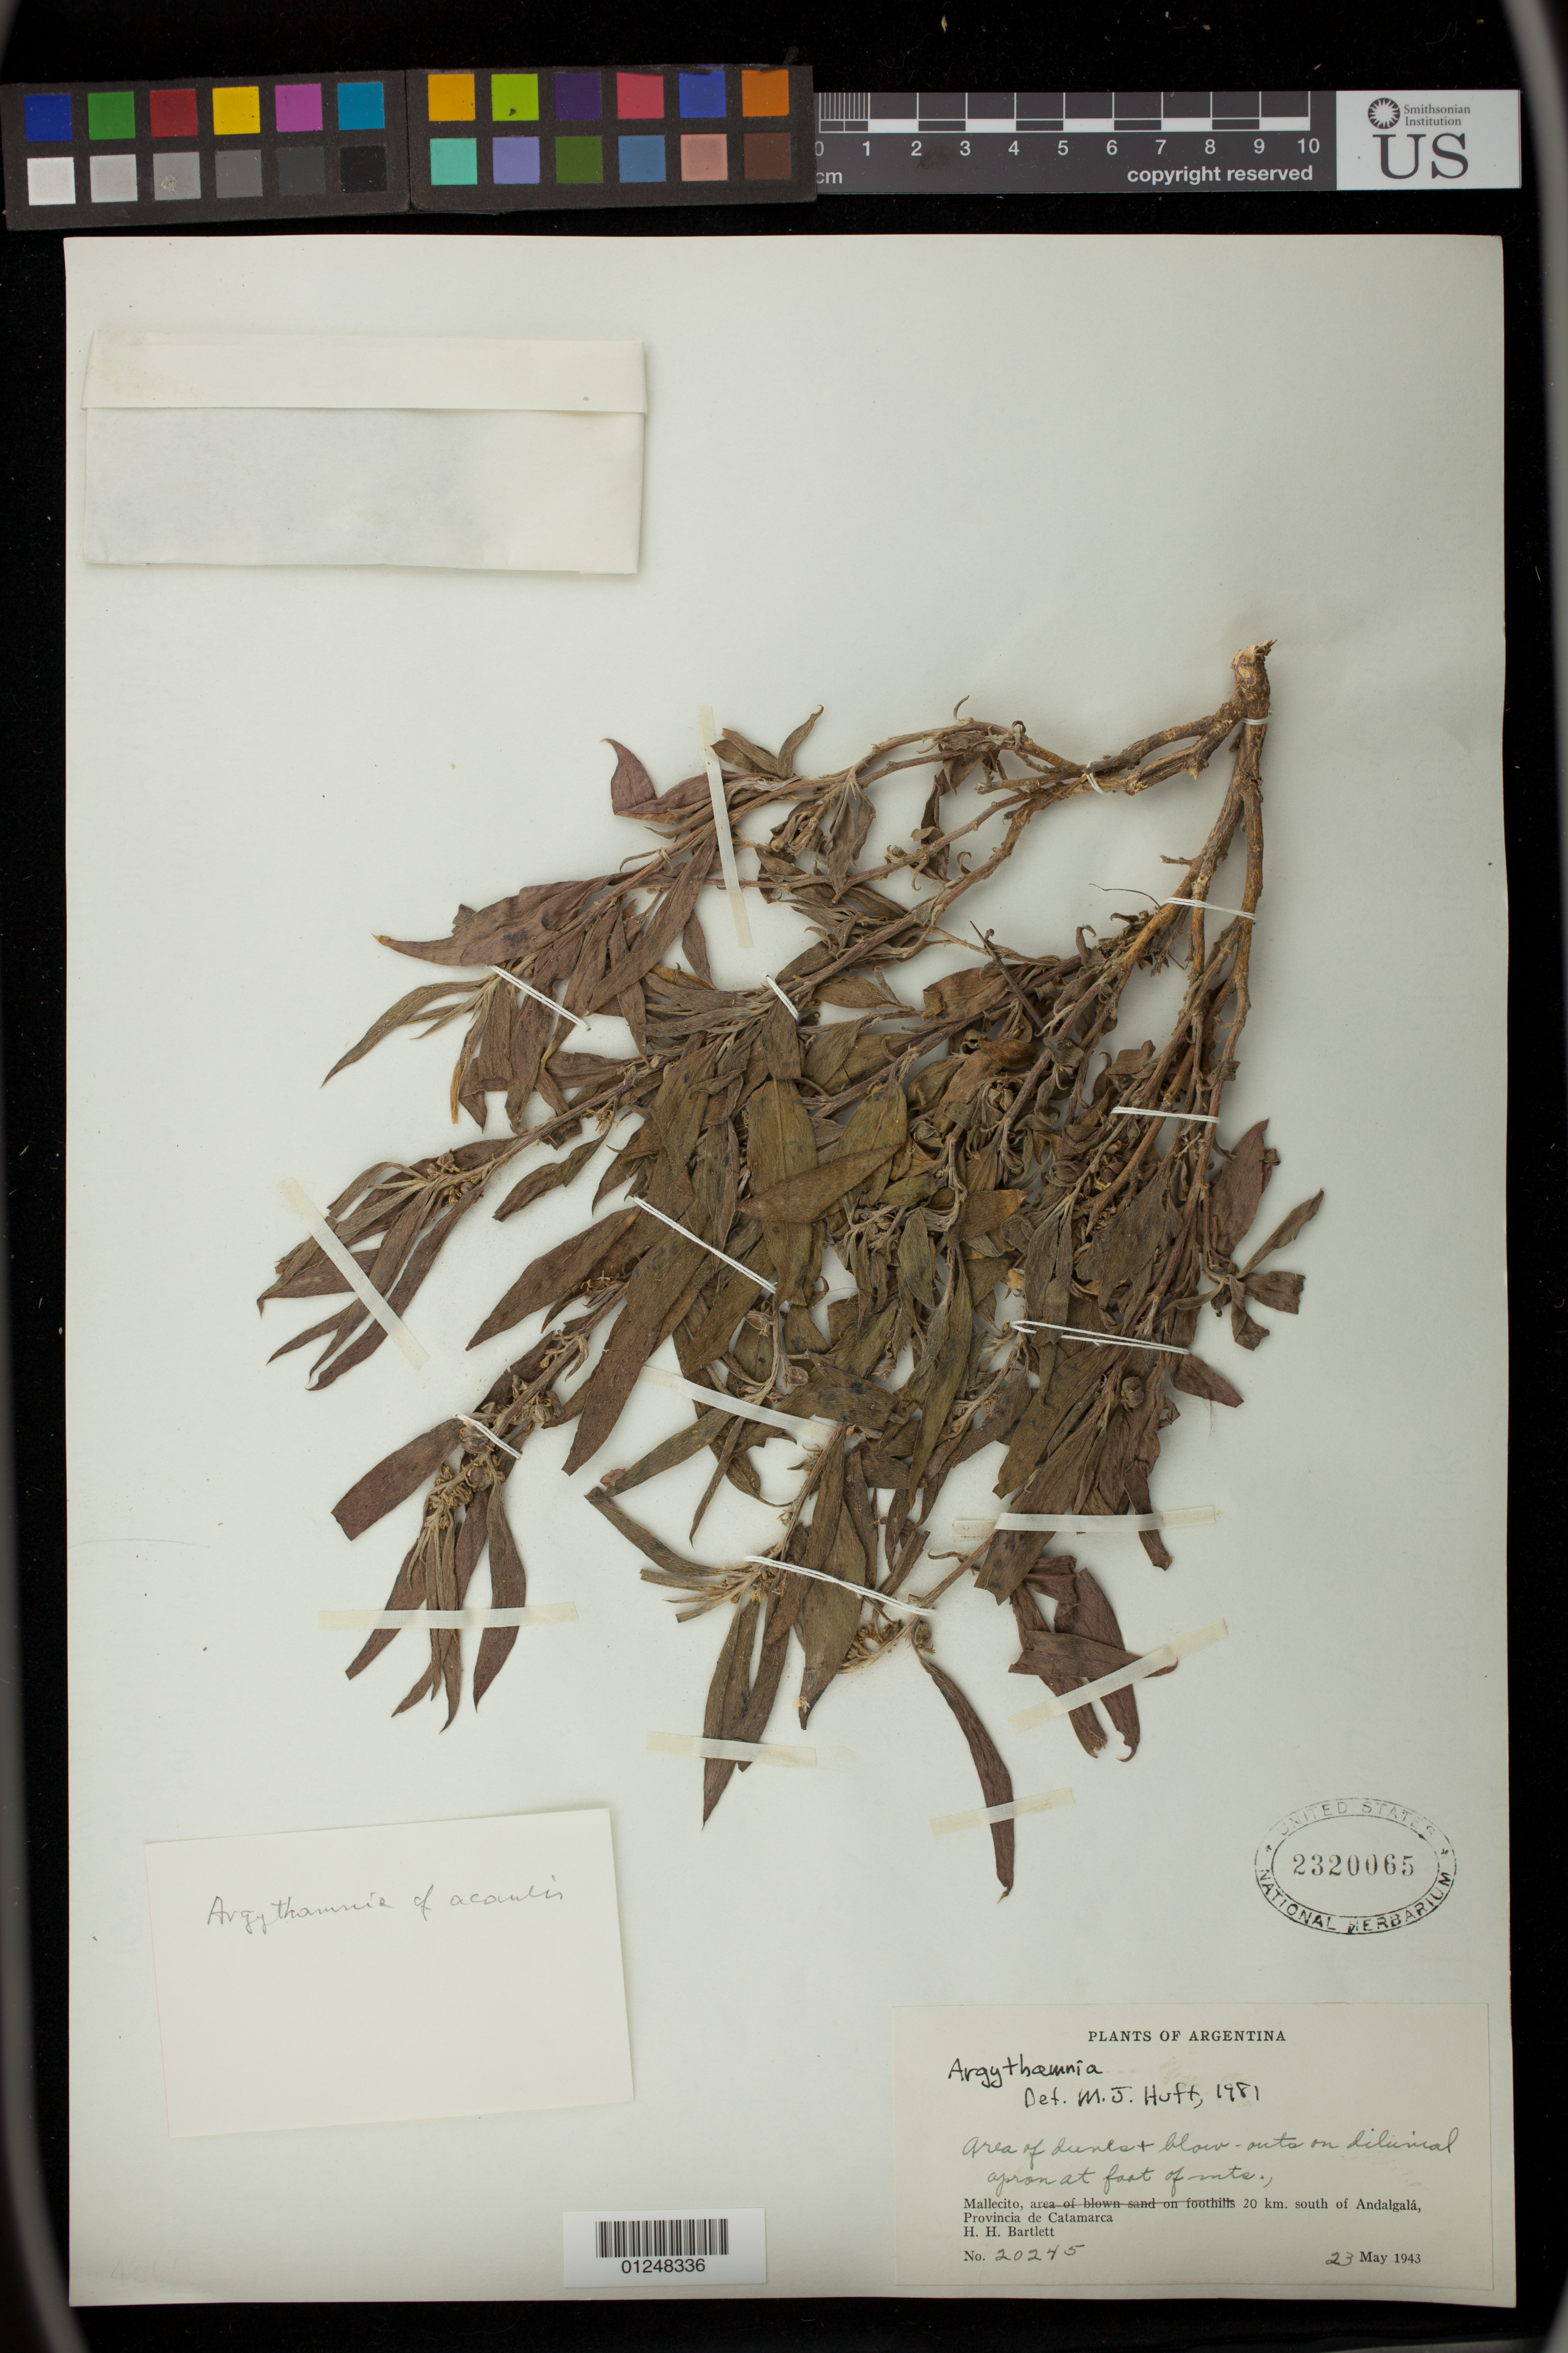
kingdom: Plantae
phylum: Tracheophyta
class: Magnoliopsida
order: Malpighiales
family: Euphorbiaceae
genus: Argythamnia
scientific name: Argythamnia jablonszkyana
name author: (Pax & K. Hoffm.) J.W. Ingram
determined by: Külkamp, Josimar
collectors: H. H. Bartlett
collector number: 20245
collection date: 1943-05-23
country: Argentina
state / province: Catamarca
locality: Mallecito, area of dunes and blow-outs on diluvial apron at foot of mts. 20 km. south of Andalgala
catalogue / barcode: US 2320065